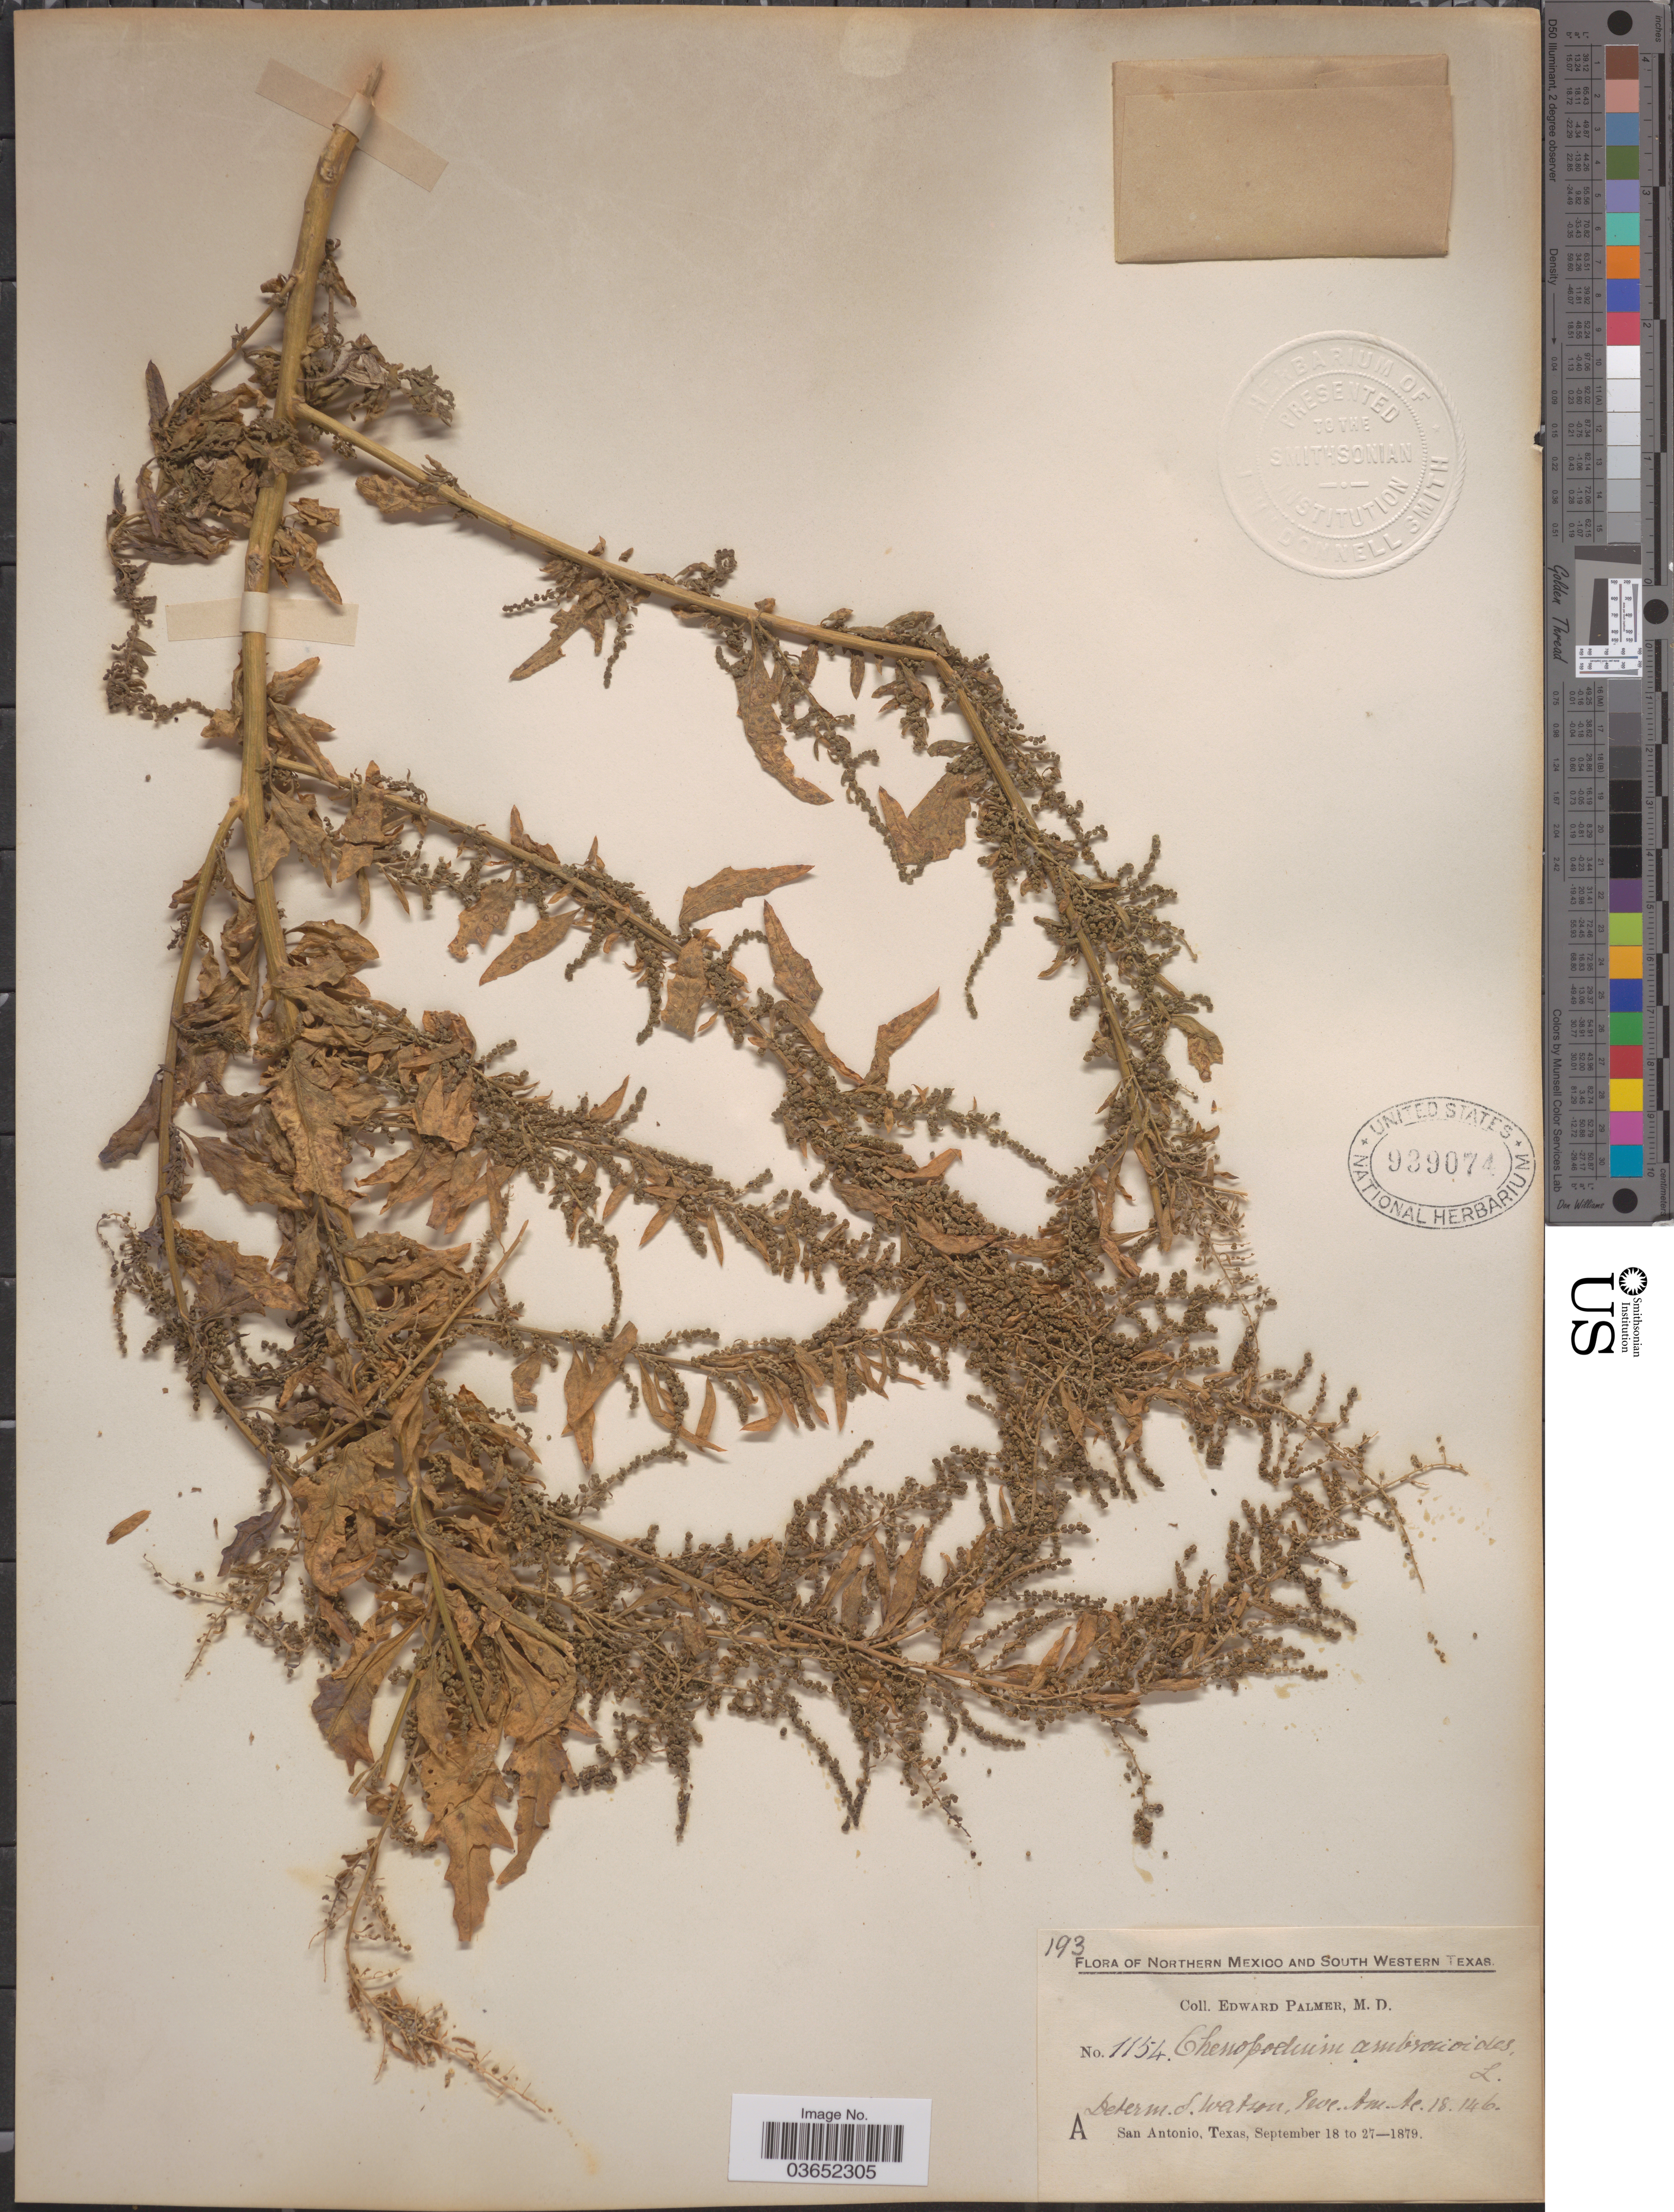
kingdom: Plantae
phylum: Tracheophyta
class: Magnoliopsida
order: Caryophyllales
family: Amaranthaceae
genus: Chenopodium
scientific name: Chenopodium ambrosioides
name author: L.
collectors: E. Palmer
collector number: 1154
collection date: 1879-09-18/1879-09-27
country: United States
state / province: Texas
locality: South Western Texas. San Antonio.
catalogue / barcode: US 939074